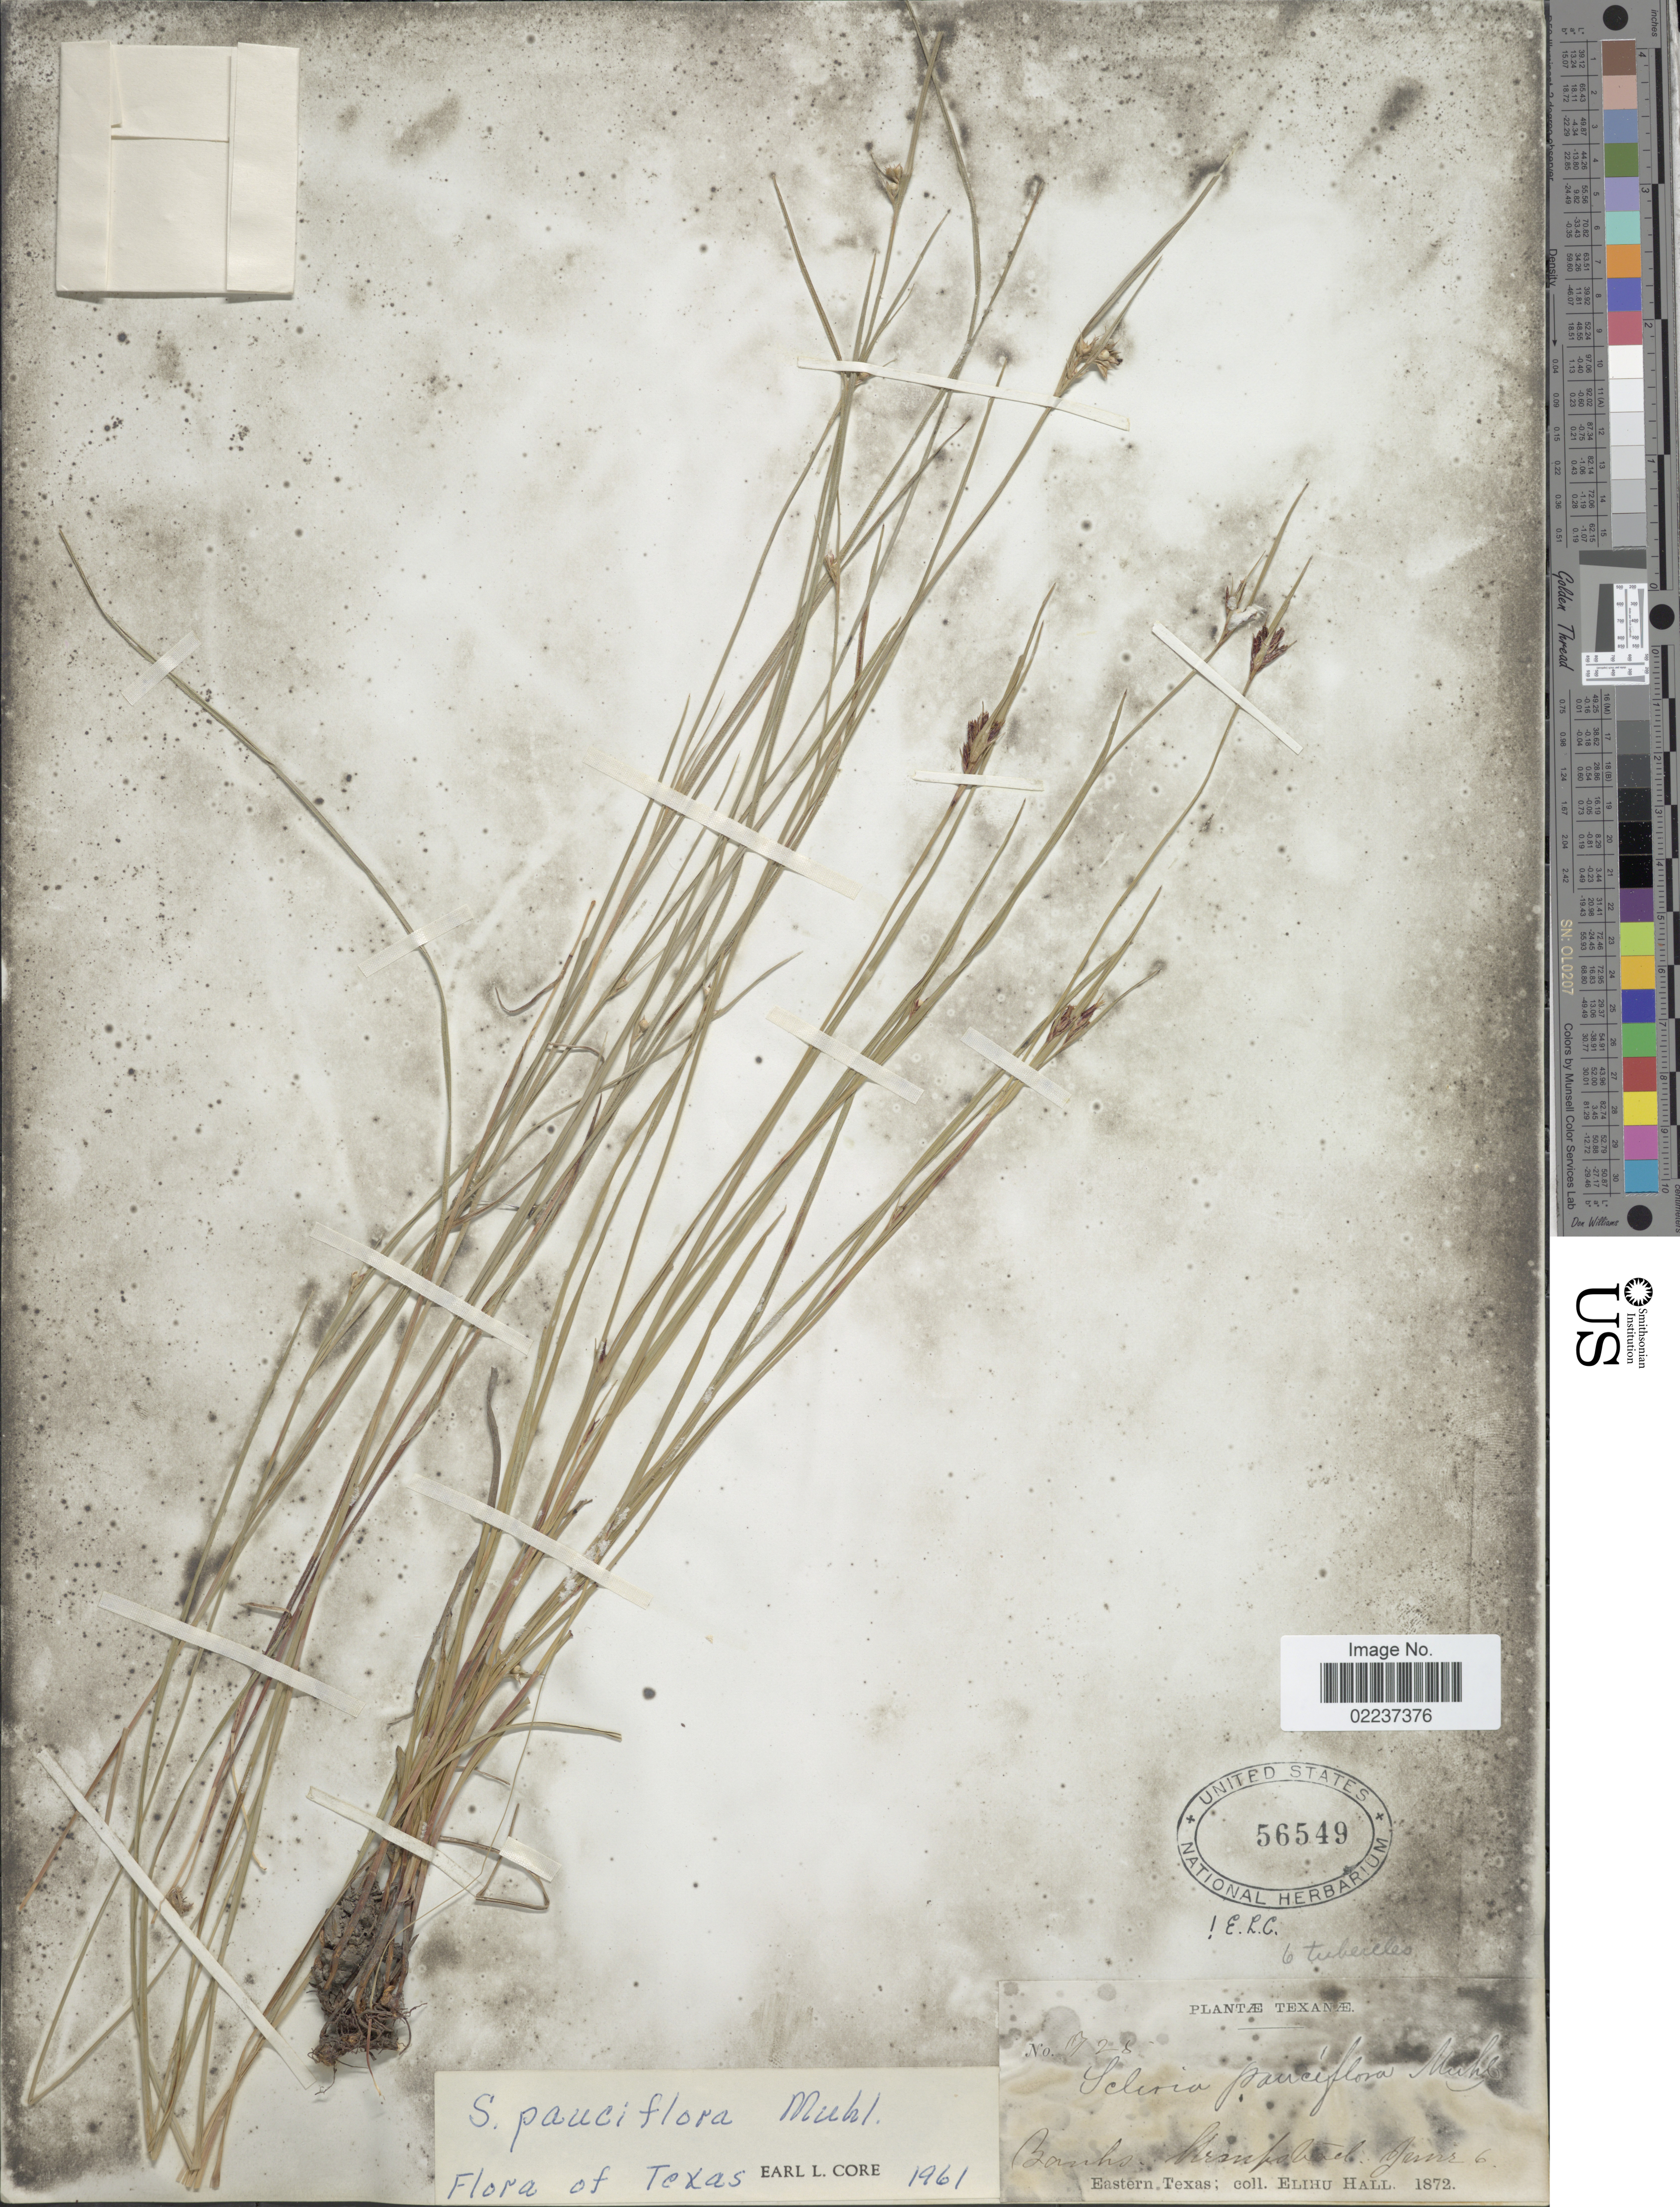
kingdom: Plantae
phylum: Tracheophyta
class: Liliopsida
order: Poales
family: Cyperaceae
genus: Scleria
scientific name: Scleria pauciflora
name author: Muhl. ex Willd.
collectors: E. Hall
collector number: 728*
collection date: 1872-01-06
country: United States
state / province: Texas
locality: Eastern Texas, Hempstead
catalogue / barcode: US 56549